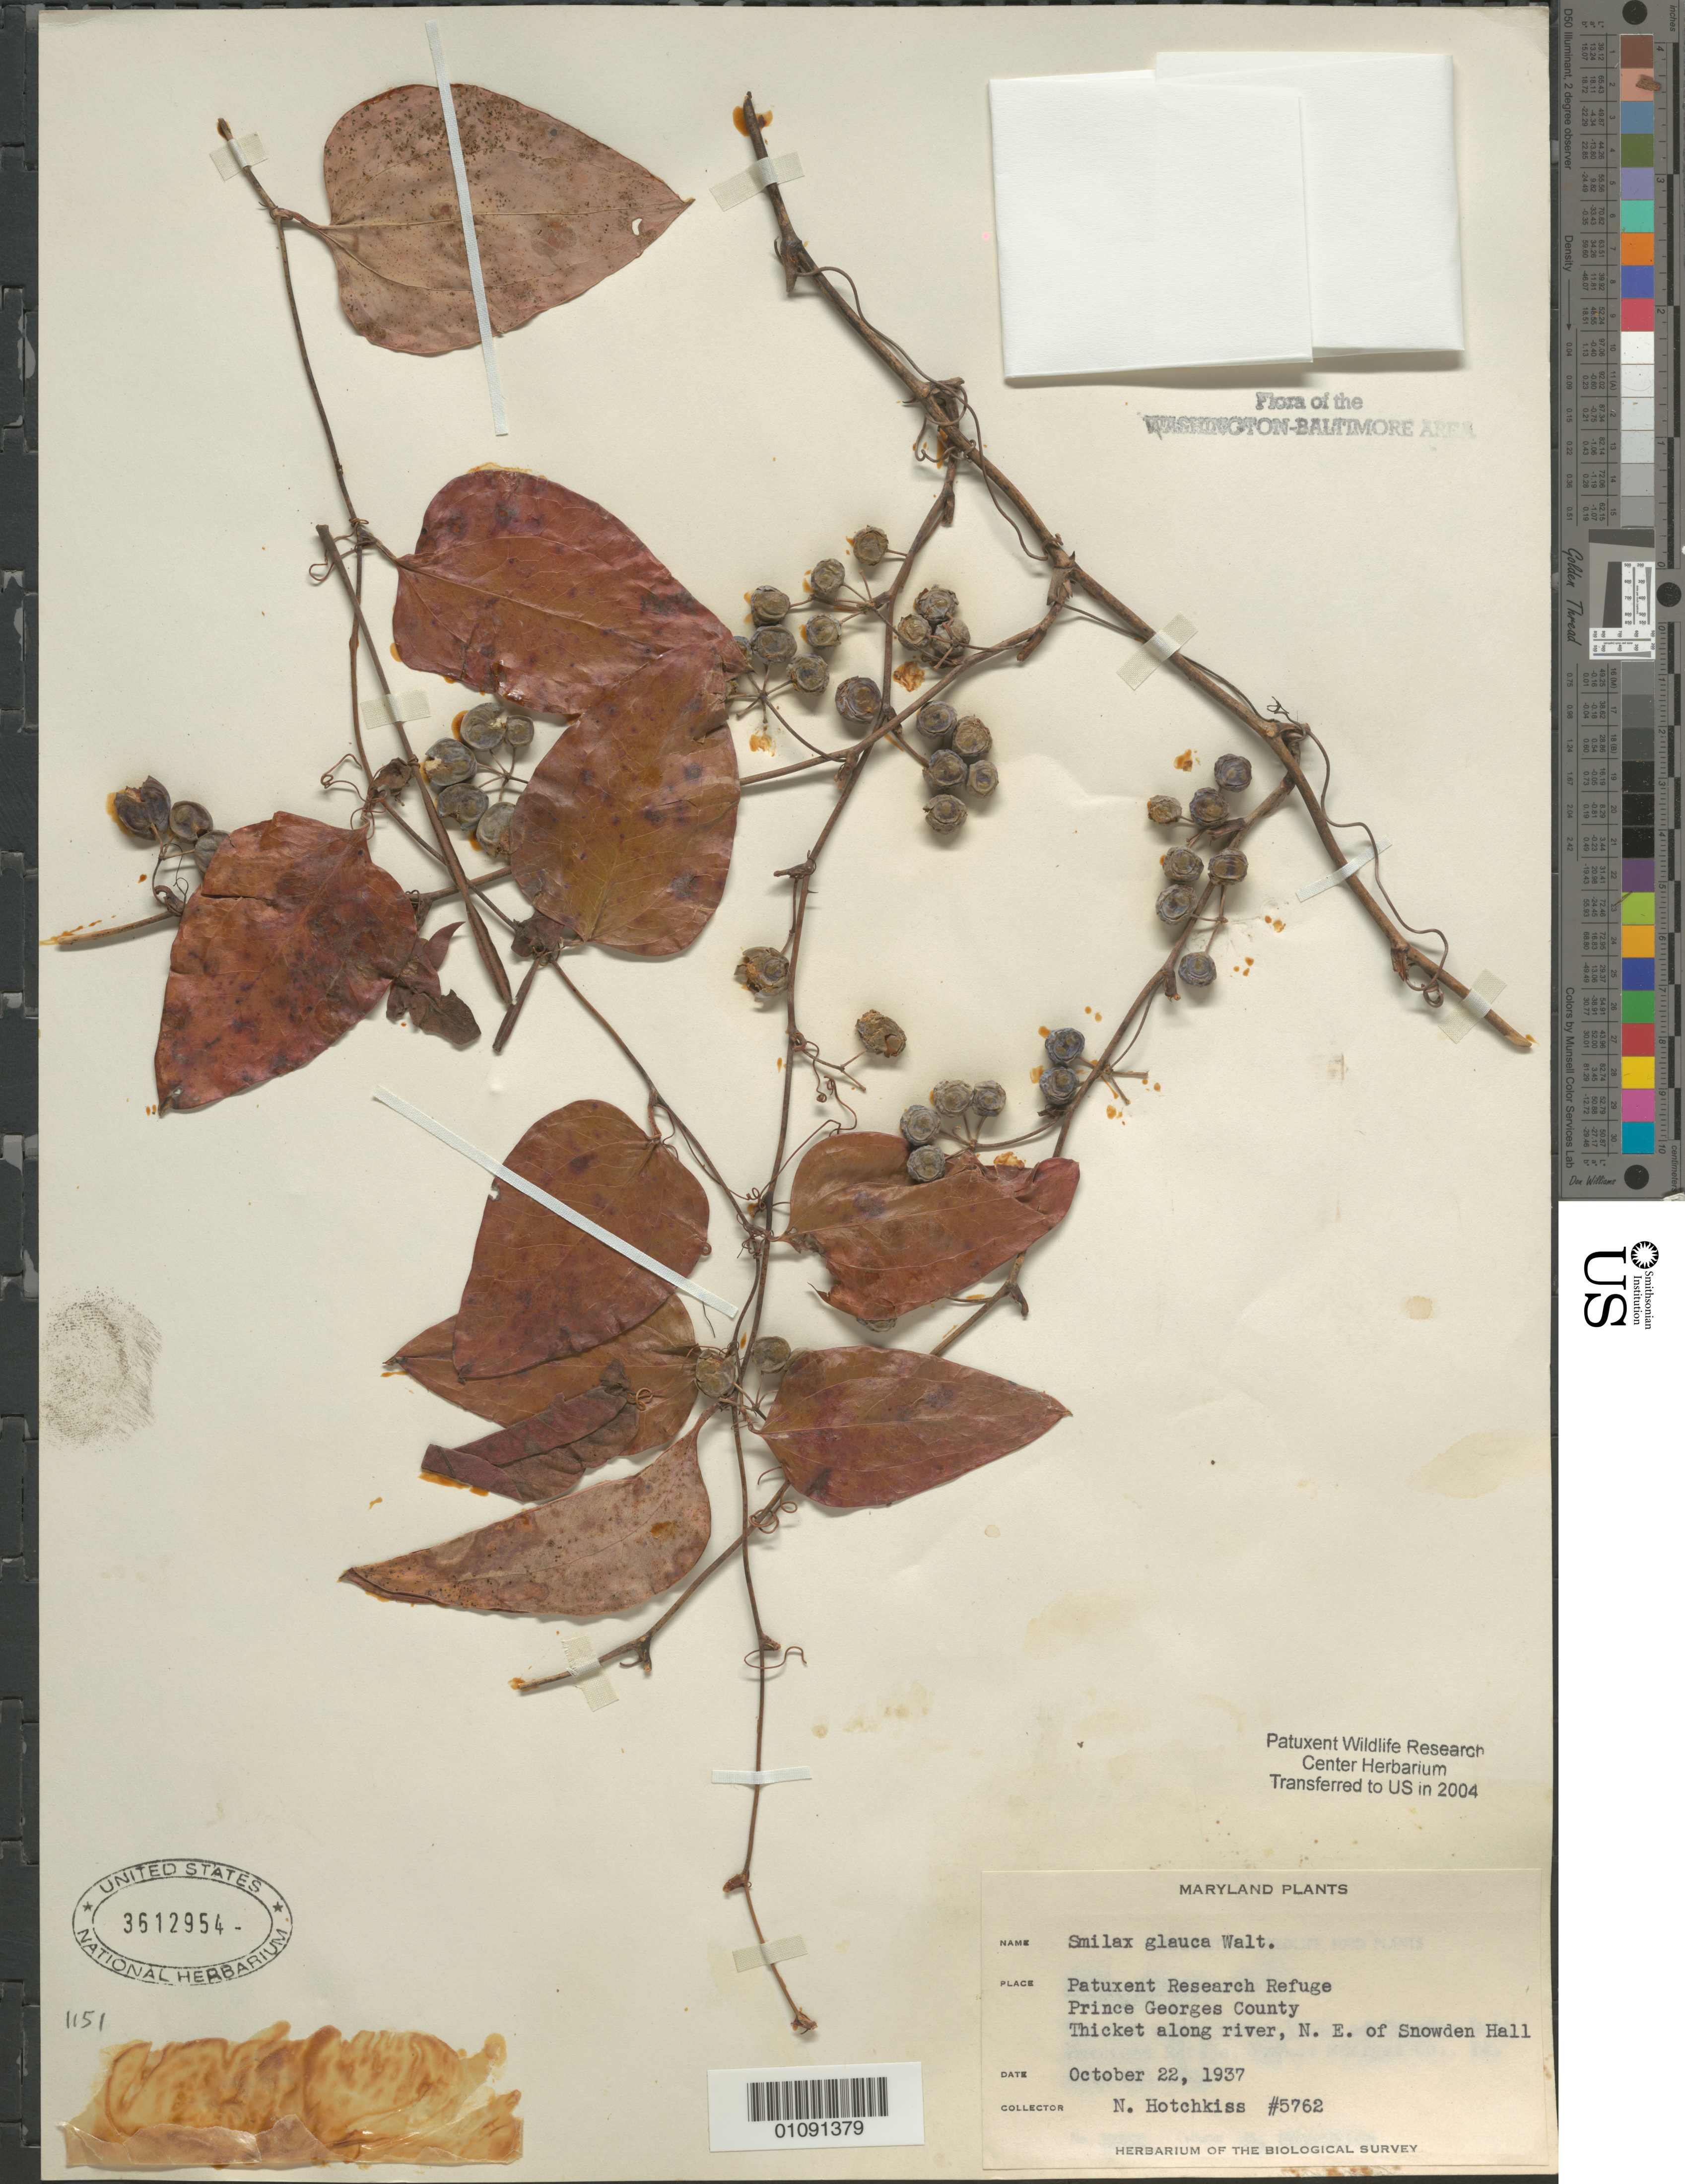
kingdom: Plantae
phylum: Tracheophyta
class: Liliopsida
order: Liliales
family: Smilacaceae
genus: Smilax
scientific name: Smilax glauca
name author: Walter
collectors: N. Hotchkiss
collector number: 5762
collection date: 1937-10-22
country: United States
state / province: Maryland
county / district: Prince George's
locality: Patuxent Wildlife Refuge. N.E. of Snowden Hall.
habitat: Thicket along river.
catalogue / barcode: US 3612954